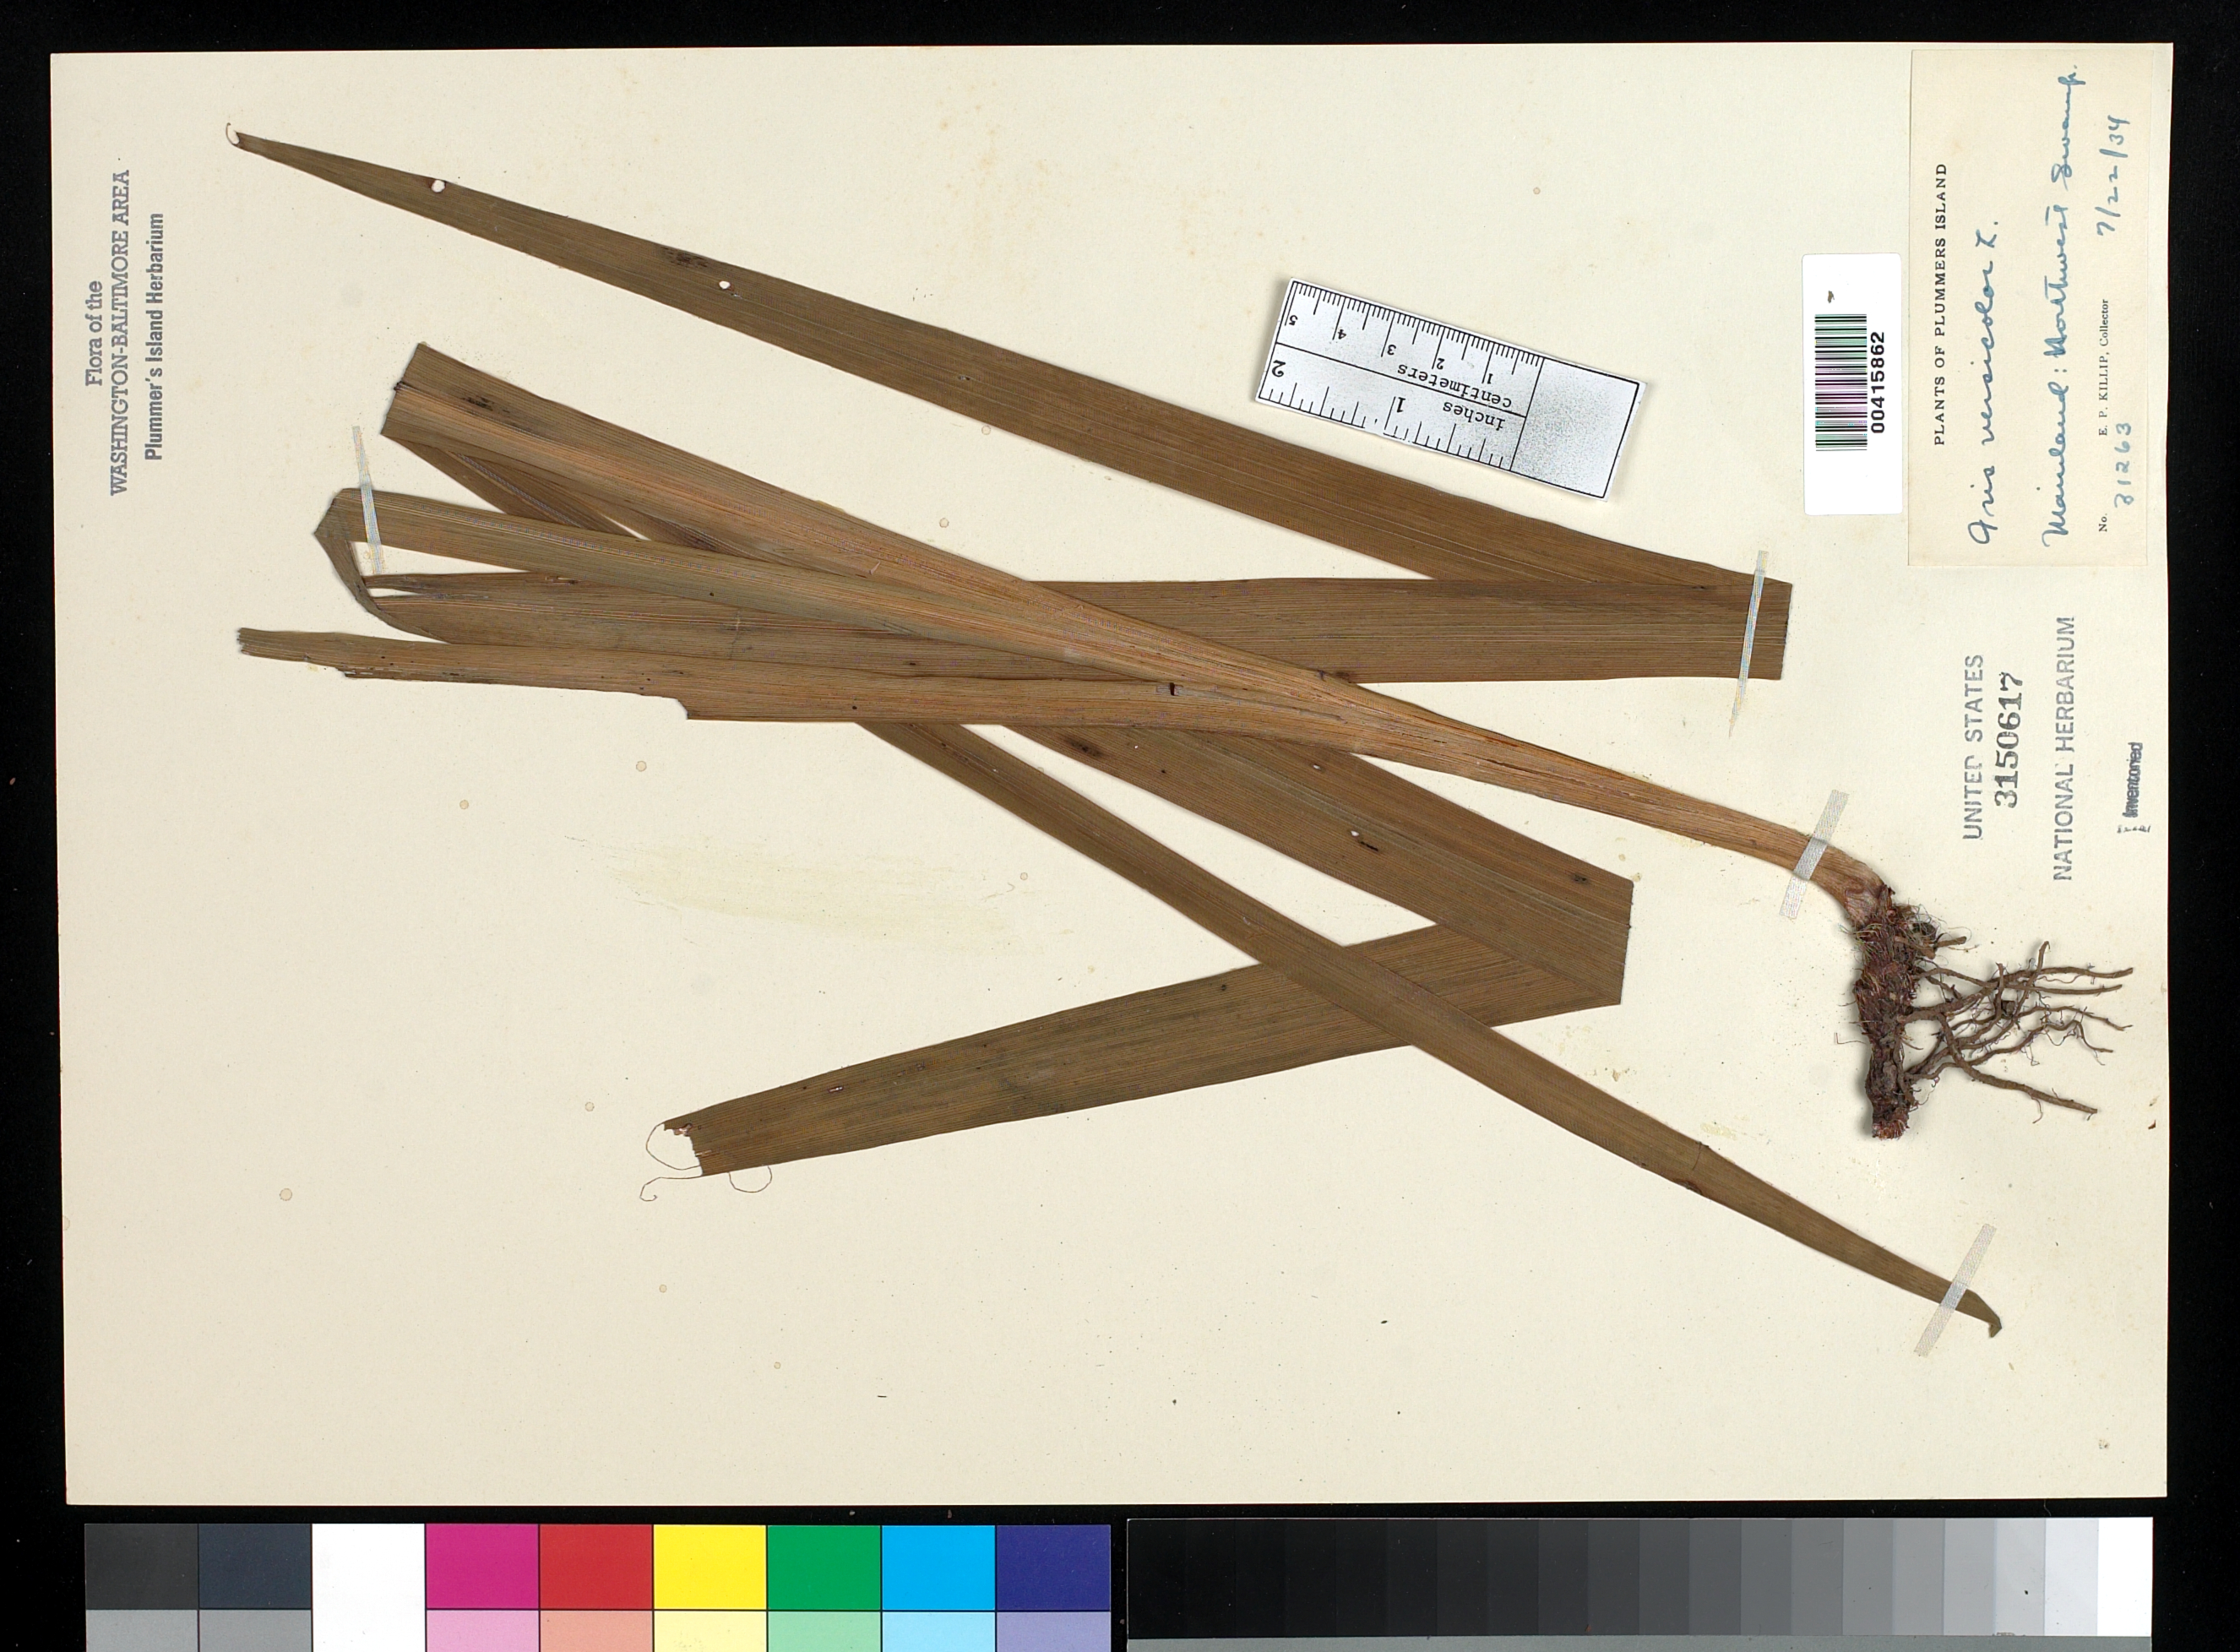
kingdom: Plantae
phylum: Tracheophyta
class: Liliopsida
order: Asparagales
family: Iridaceae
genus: Iris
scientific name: Iris versicolor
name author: L.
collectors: E. P. Killip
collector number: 31263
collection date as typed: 22 Jul 1934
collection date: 1934-07-22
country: United States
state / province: Maryland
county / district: Montgomery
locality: Plummer's Island, Mainland; northwest swamp C. & O. Canal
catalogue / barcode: US 3150617